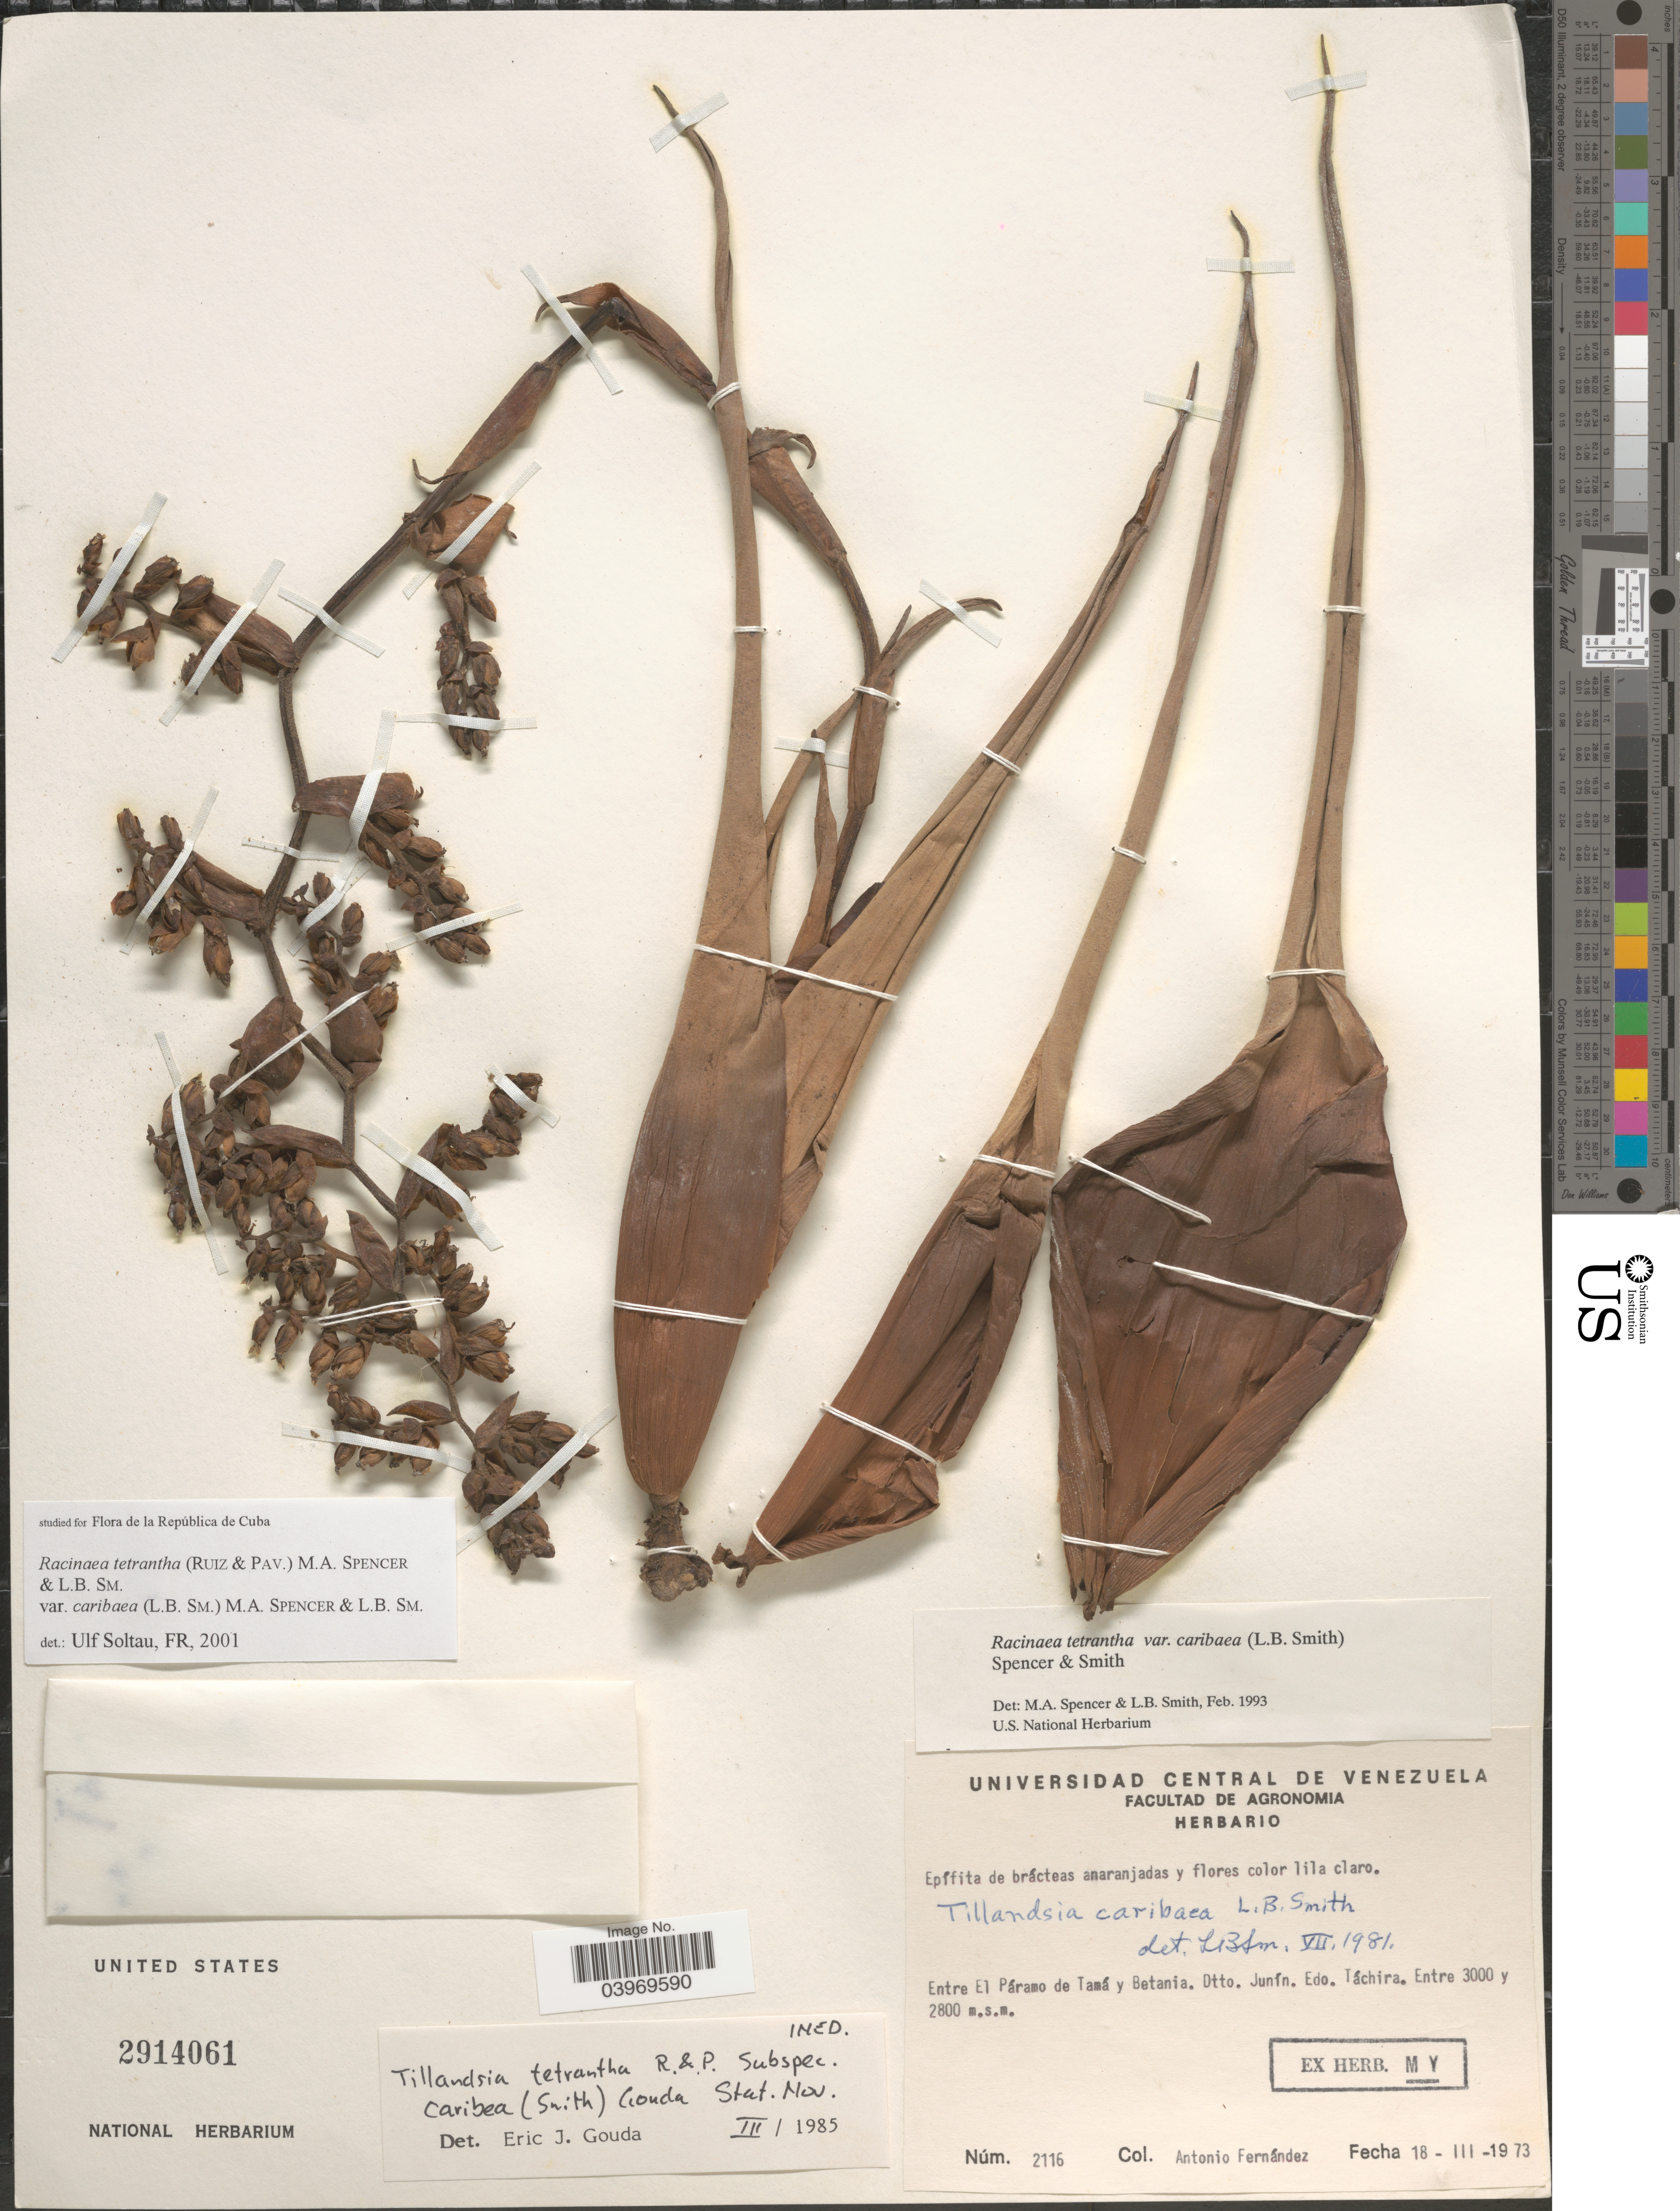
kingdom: Plantae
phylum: Tracheophyta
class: Liliopsida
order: Poales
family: Bromeliaceae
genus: Racinaea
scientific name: Racinaea tetrantha var. caribaea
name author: (L.B. Sm.) M.A. Spencer & L.B. Sm.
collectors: A. Fernández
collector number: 2116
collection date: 1973-03-18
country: Venezuela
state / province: Tachira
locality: Entre El Páramo de Tamá y Betania. Dtto. Junín.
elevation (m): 2800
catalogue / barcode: US 2914061